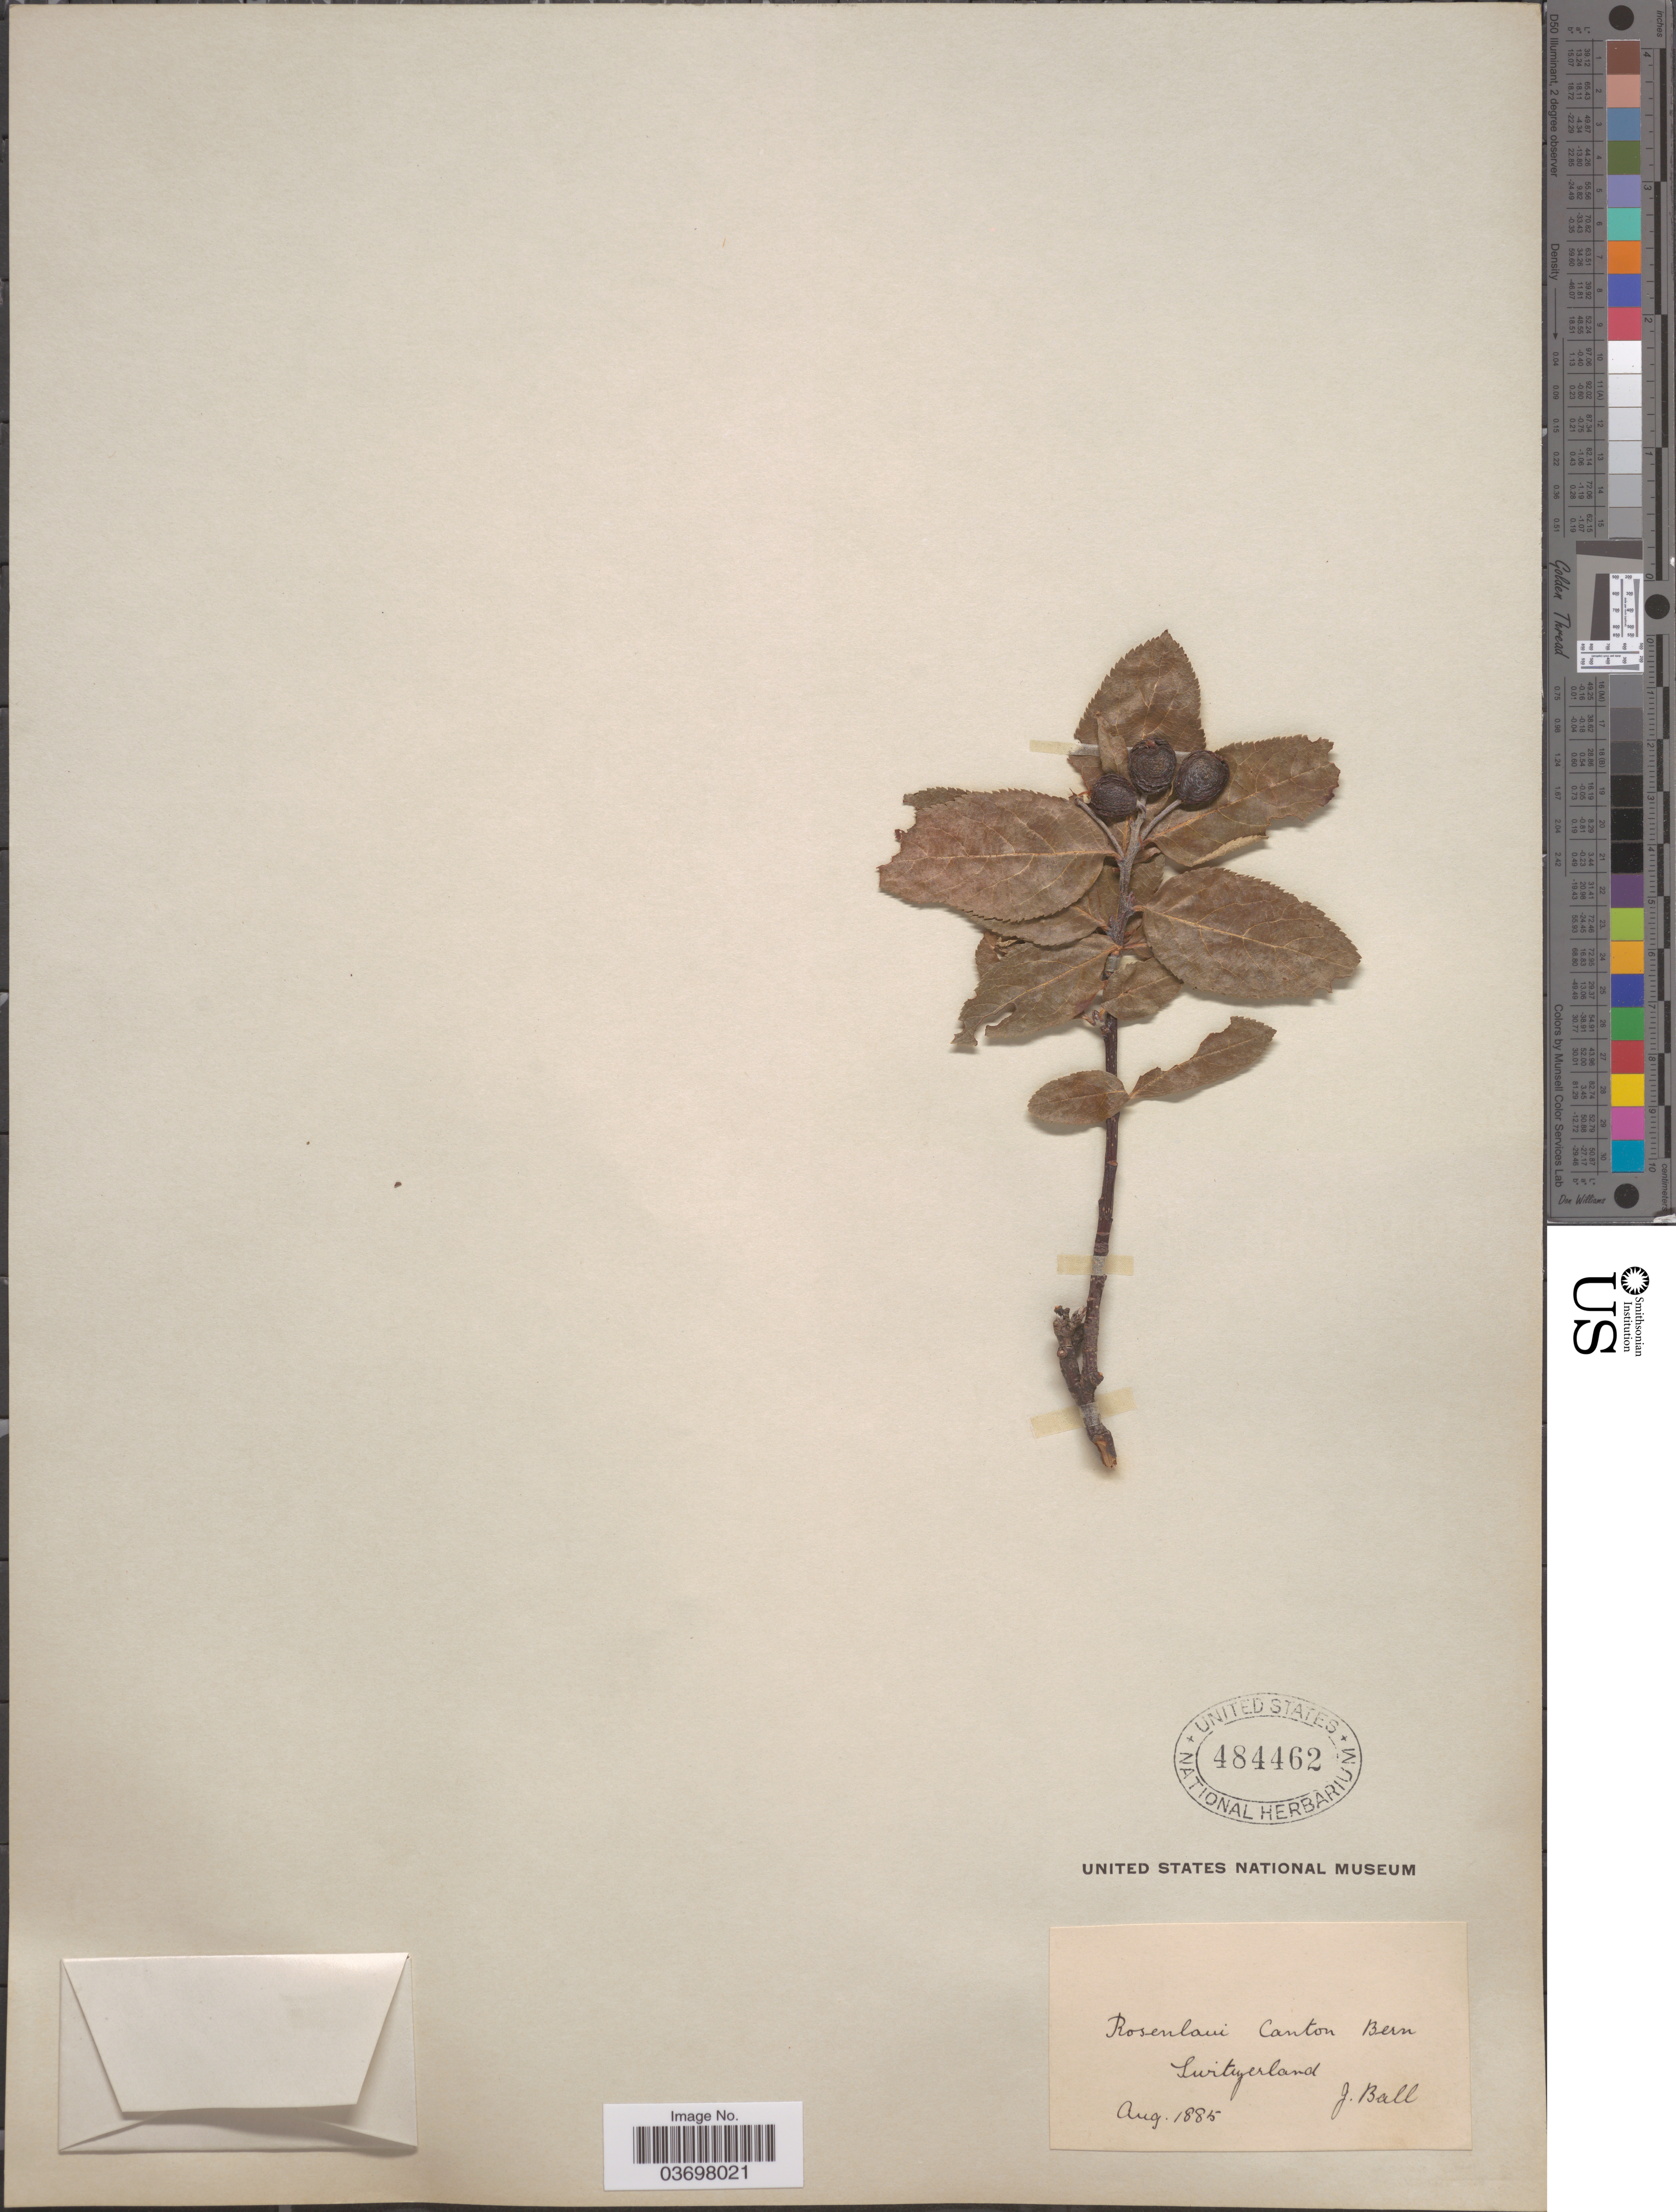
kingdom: Plantae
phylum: Tracheophyta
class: Magnoliopsida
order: Rosales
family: Rosaceae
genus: Chamaemespilus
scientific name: Chamaemespilus alpina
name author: (Mill.) K.R. Robertson & J.B. Phipps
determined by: Strong, Mark T., (BOT), Smithsonian Institution - National Museum of Natural History (UNITED STATES)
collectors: J. Ball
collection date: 1885-08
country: Switzerland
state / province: Bern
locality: Rosenlaui Canton Bern.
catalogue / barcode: US 484462